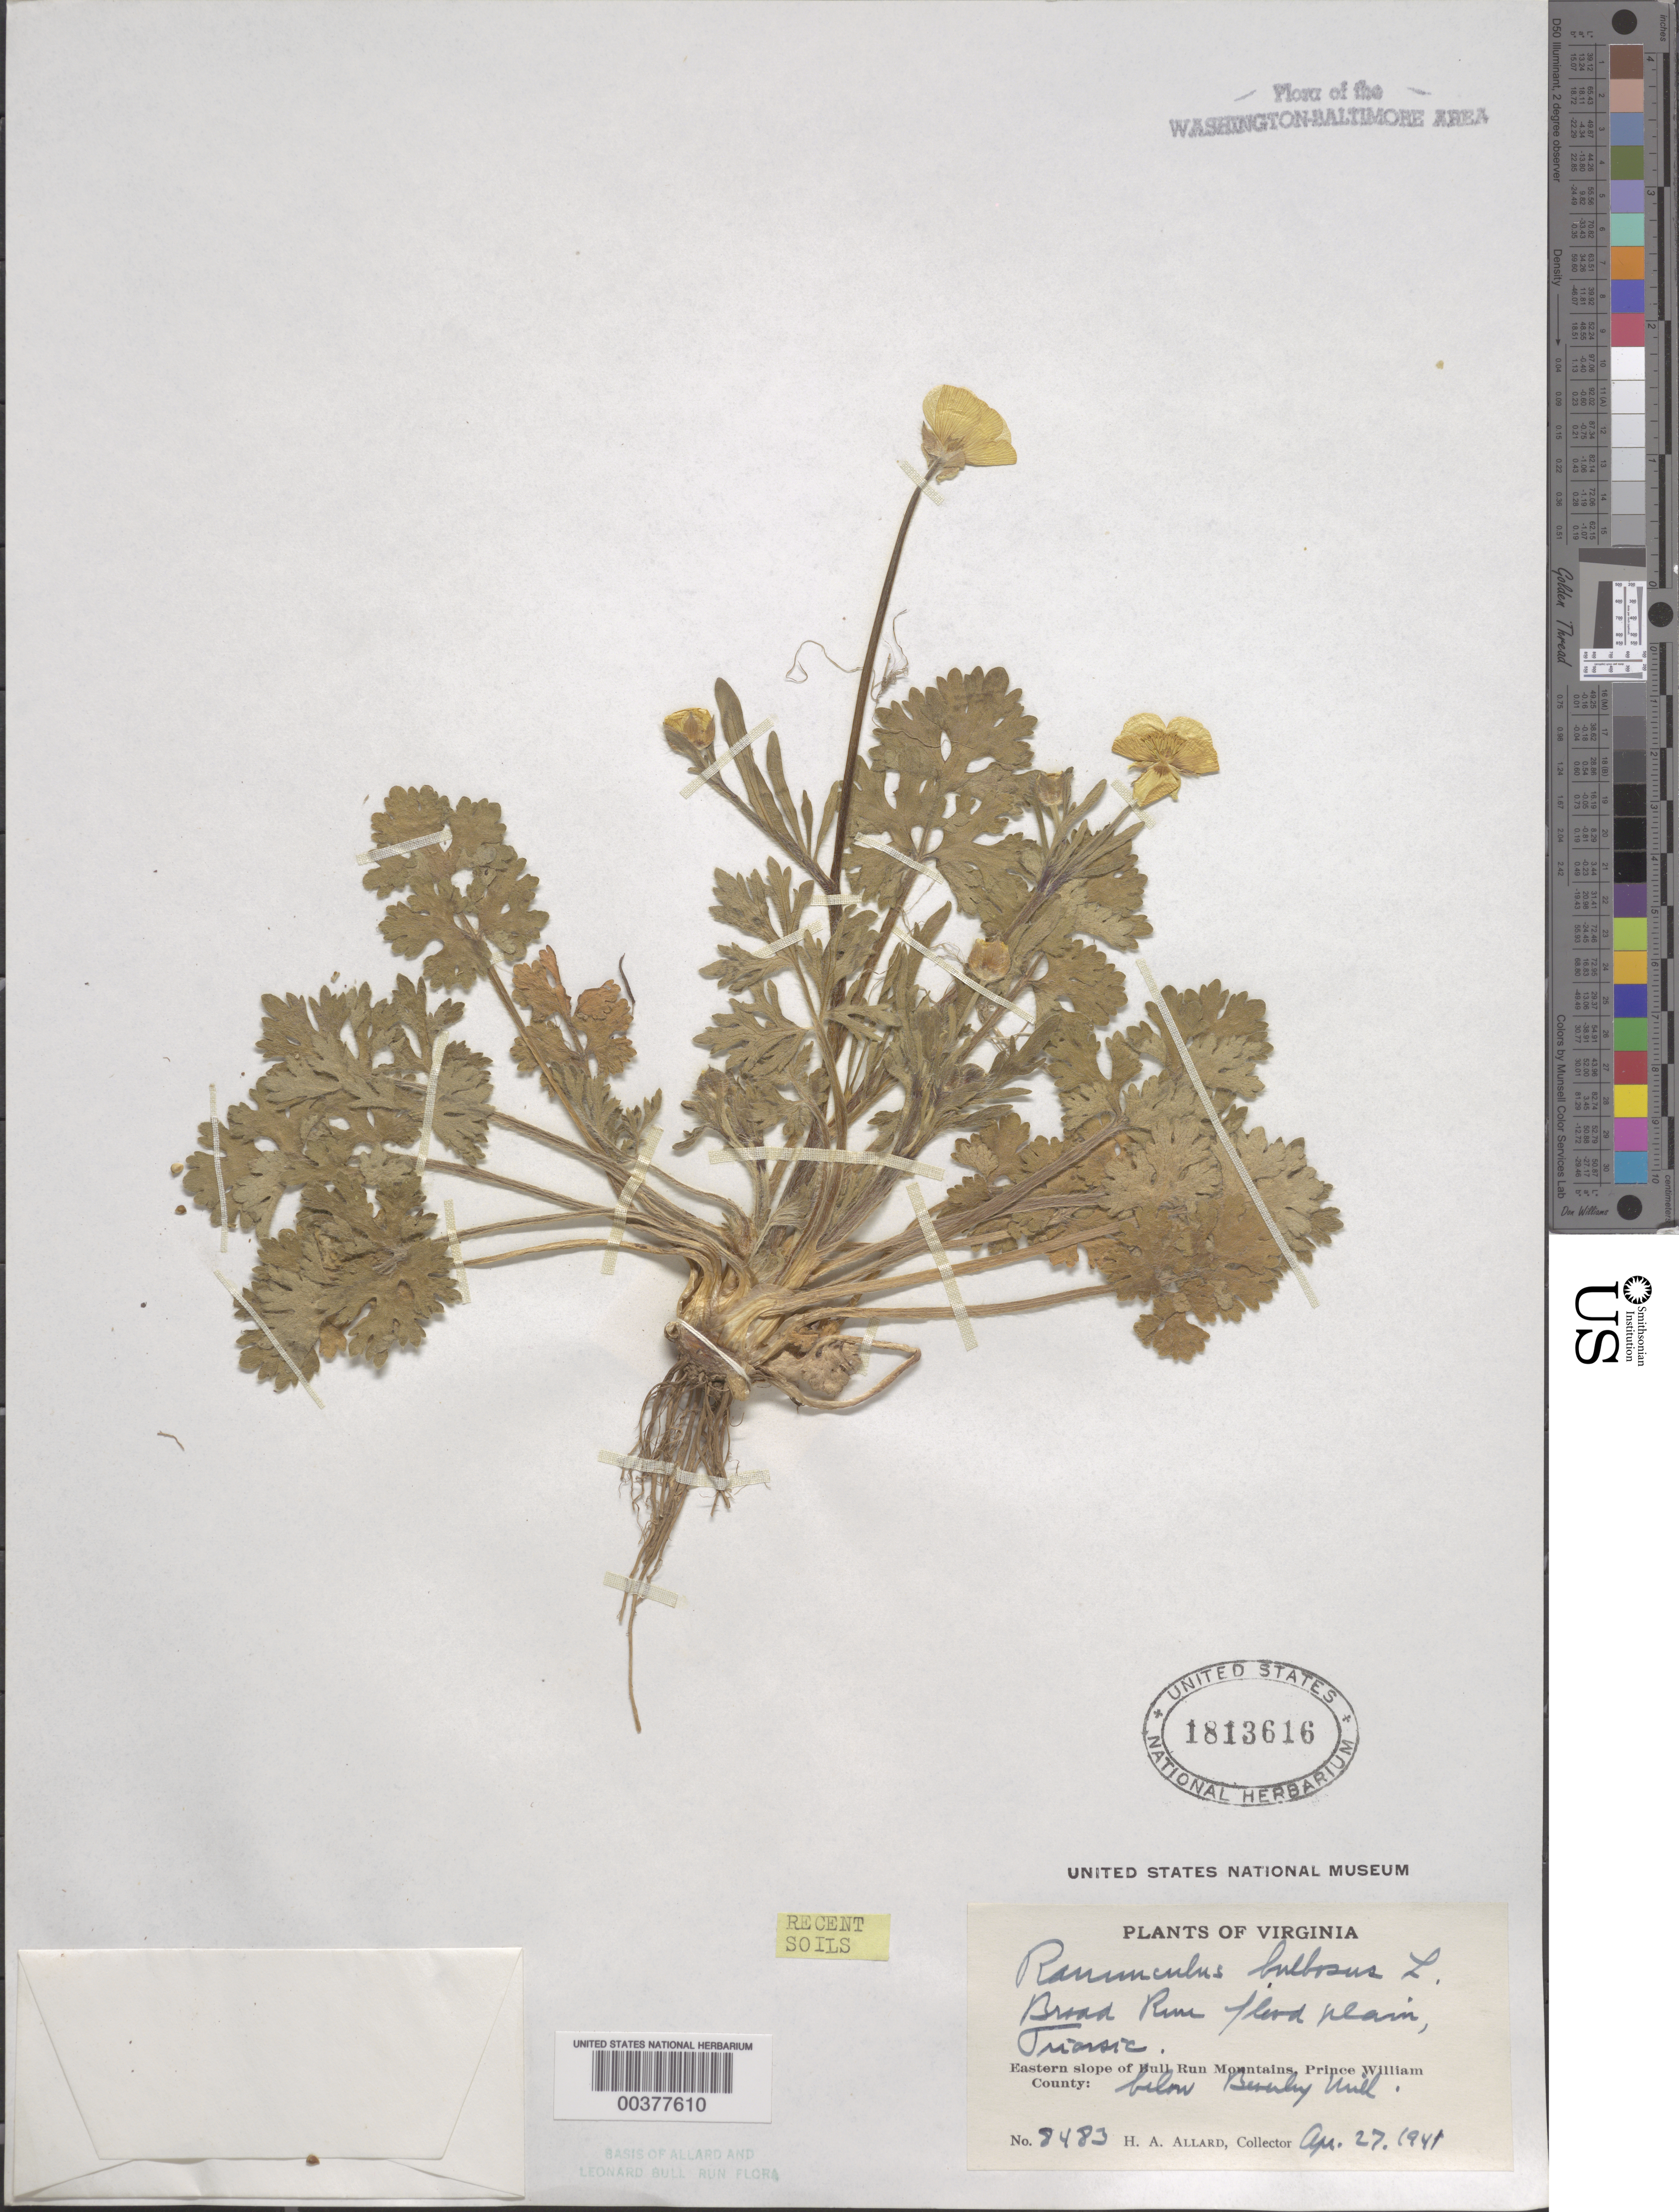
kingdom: Plantae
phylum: Tracheophyta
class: Magnoliopsida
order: Ranunculales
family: Ranunculaceae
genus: Ranunculus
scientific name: Ranunculus bulbosus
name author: L.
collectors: H. A. Allard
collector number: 8483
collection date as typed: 27 Apr 1941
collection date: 1941-04-27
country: United States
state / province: Virginia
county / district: Prince William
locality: Broad Run below Beverley Mill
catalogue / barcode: US 1813616